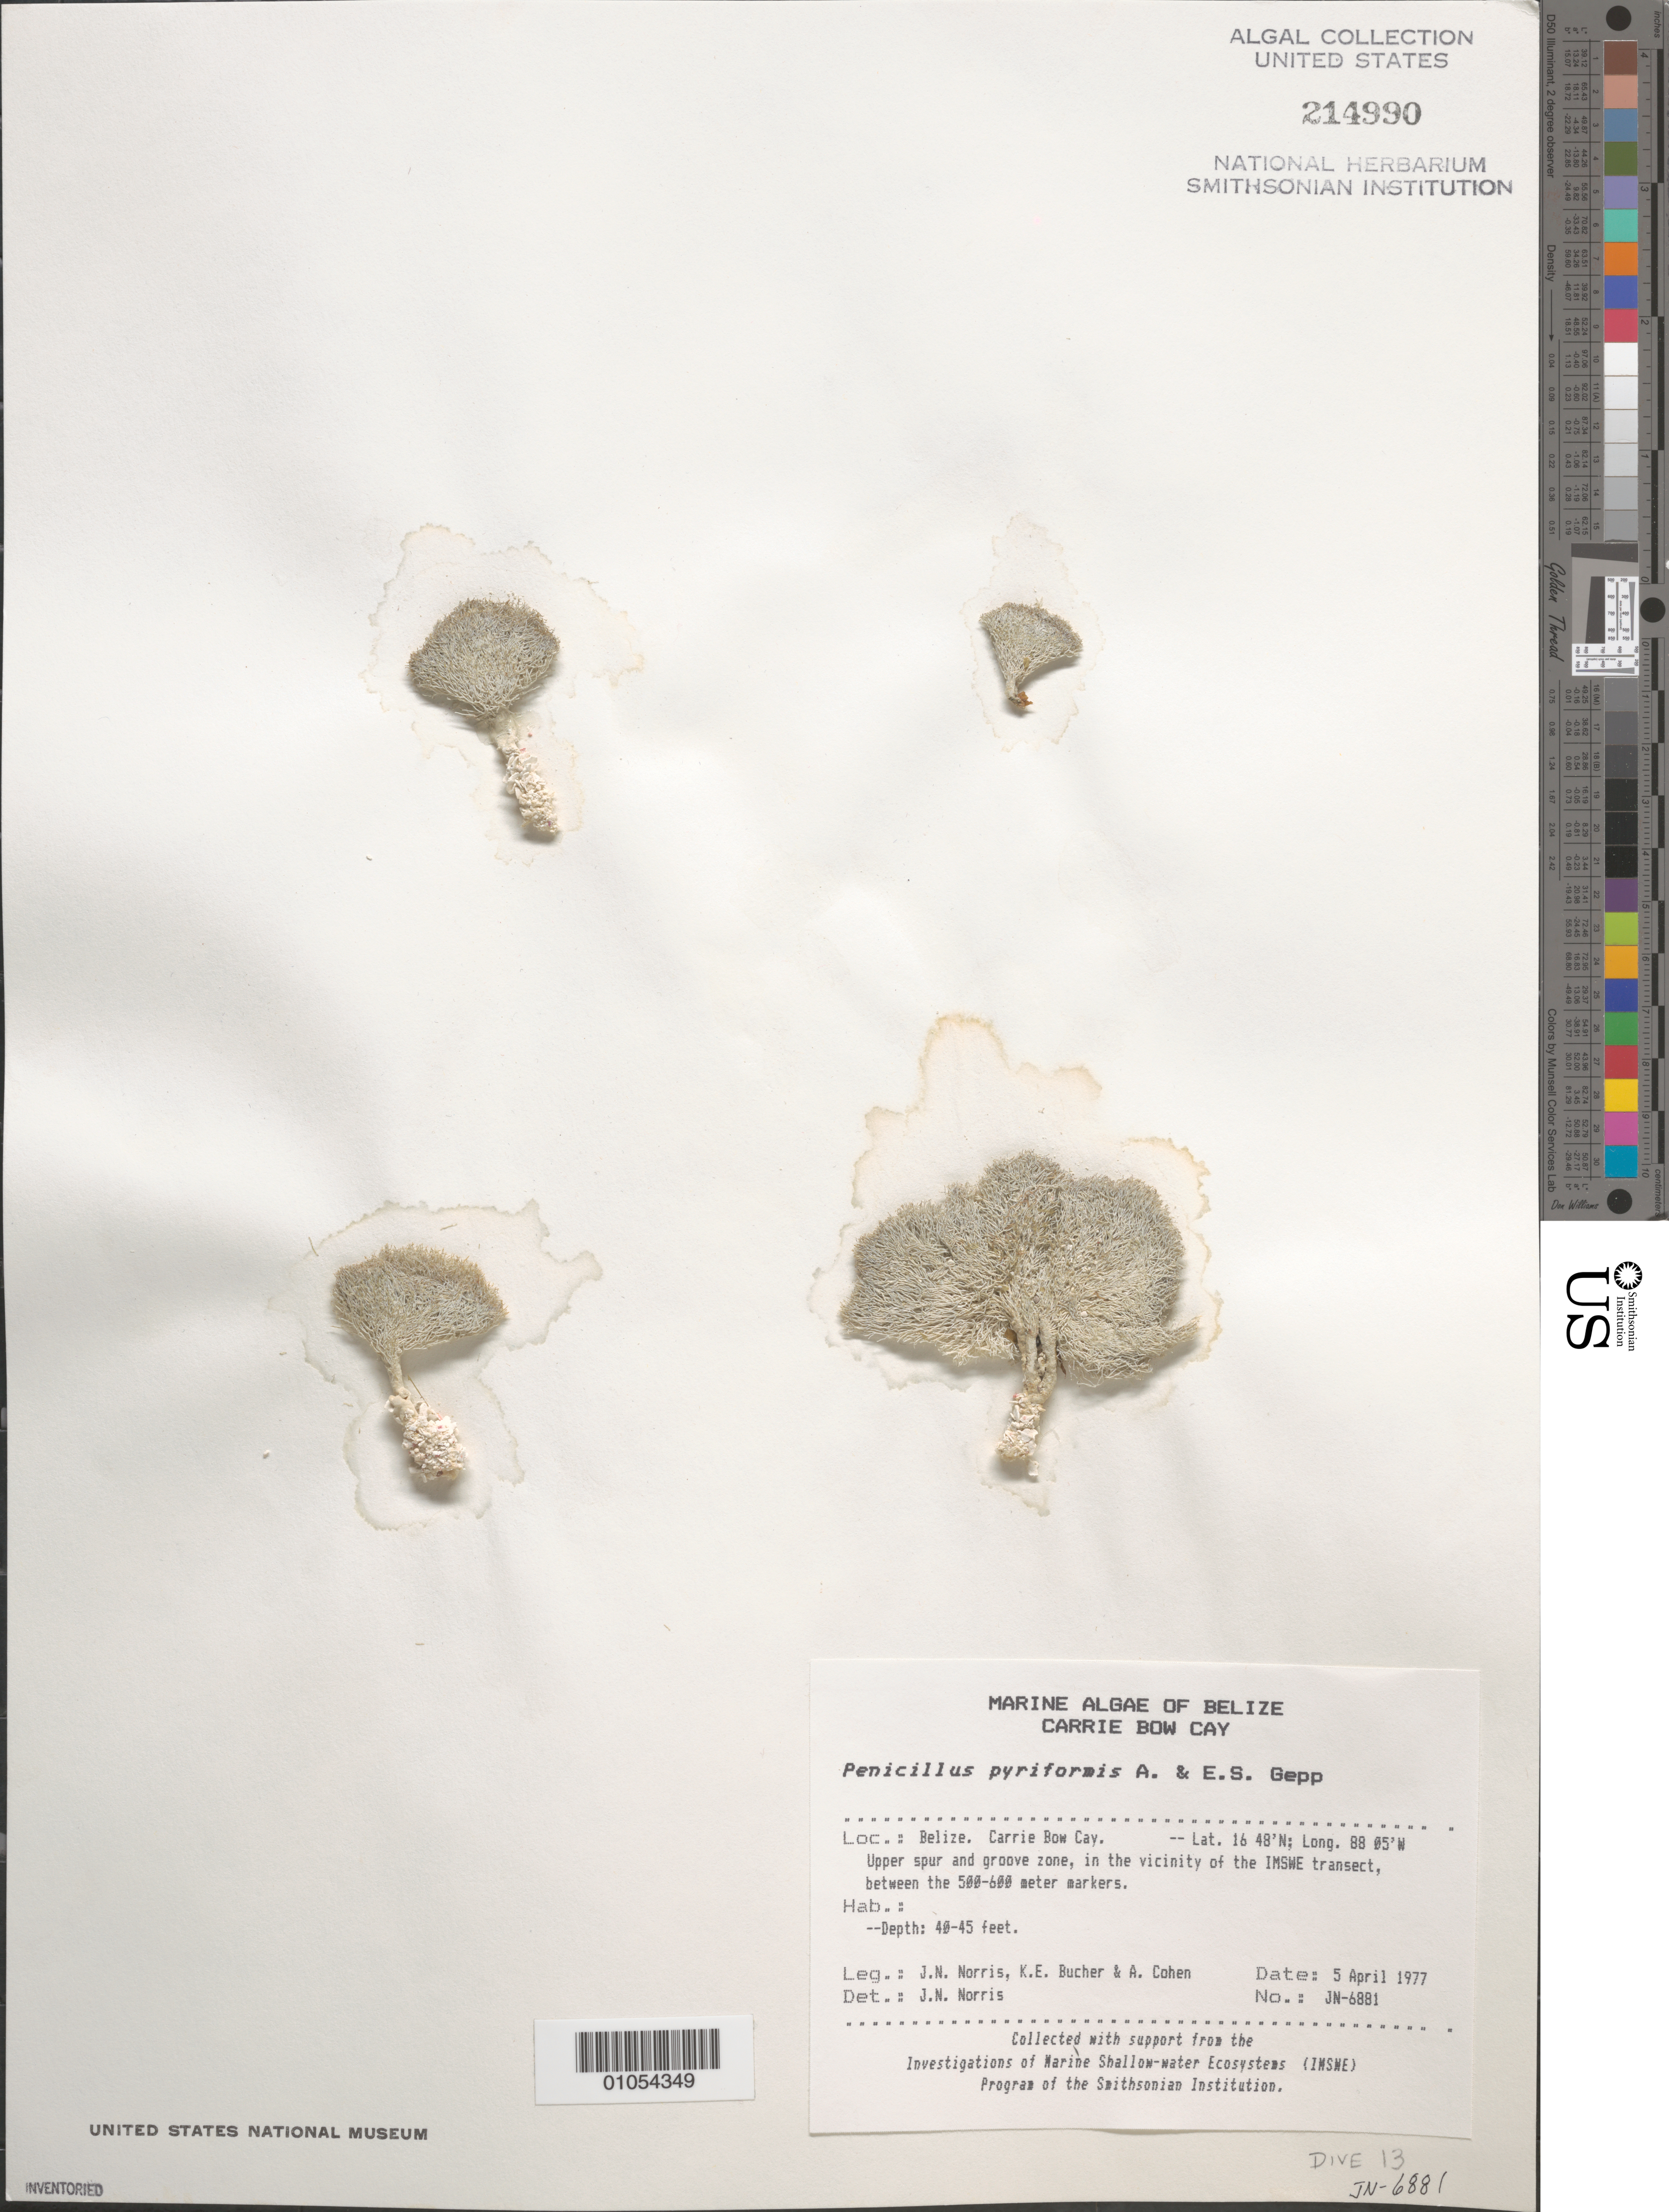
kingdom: Plantae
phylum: Chlorophyta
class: Ulvophyceae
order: Bryopsidales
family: Udoteaceae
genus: Penicillus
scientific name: Penicillus pyriformis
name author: A. Gepp & E. Gepp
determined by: Norris, James N.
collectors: J. N. Norris, K. E. Bucher & A. Cohen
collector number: JN-6881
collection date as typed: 05 Apr 1977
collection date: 1977-04-05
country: Belize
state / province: Stann Creek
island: Carrie Bow Cay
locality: Upper spur and groove zone in the vicinity of the IMSWE transect, between the 500-600 meter markers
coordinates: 16 48' N, 88 05' W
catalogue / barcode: US 214990